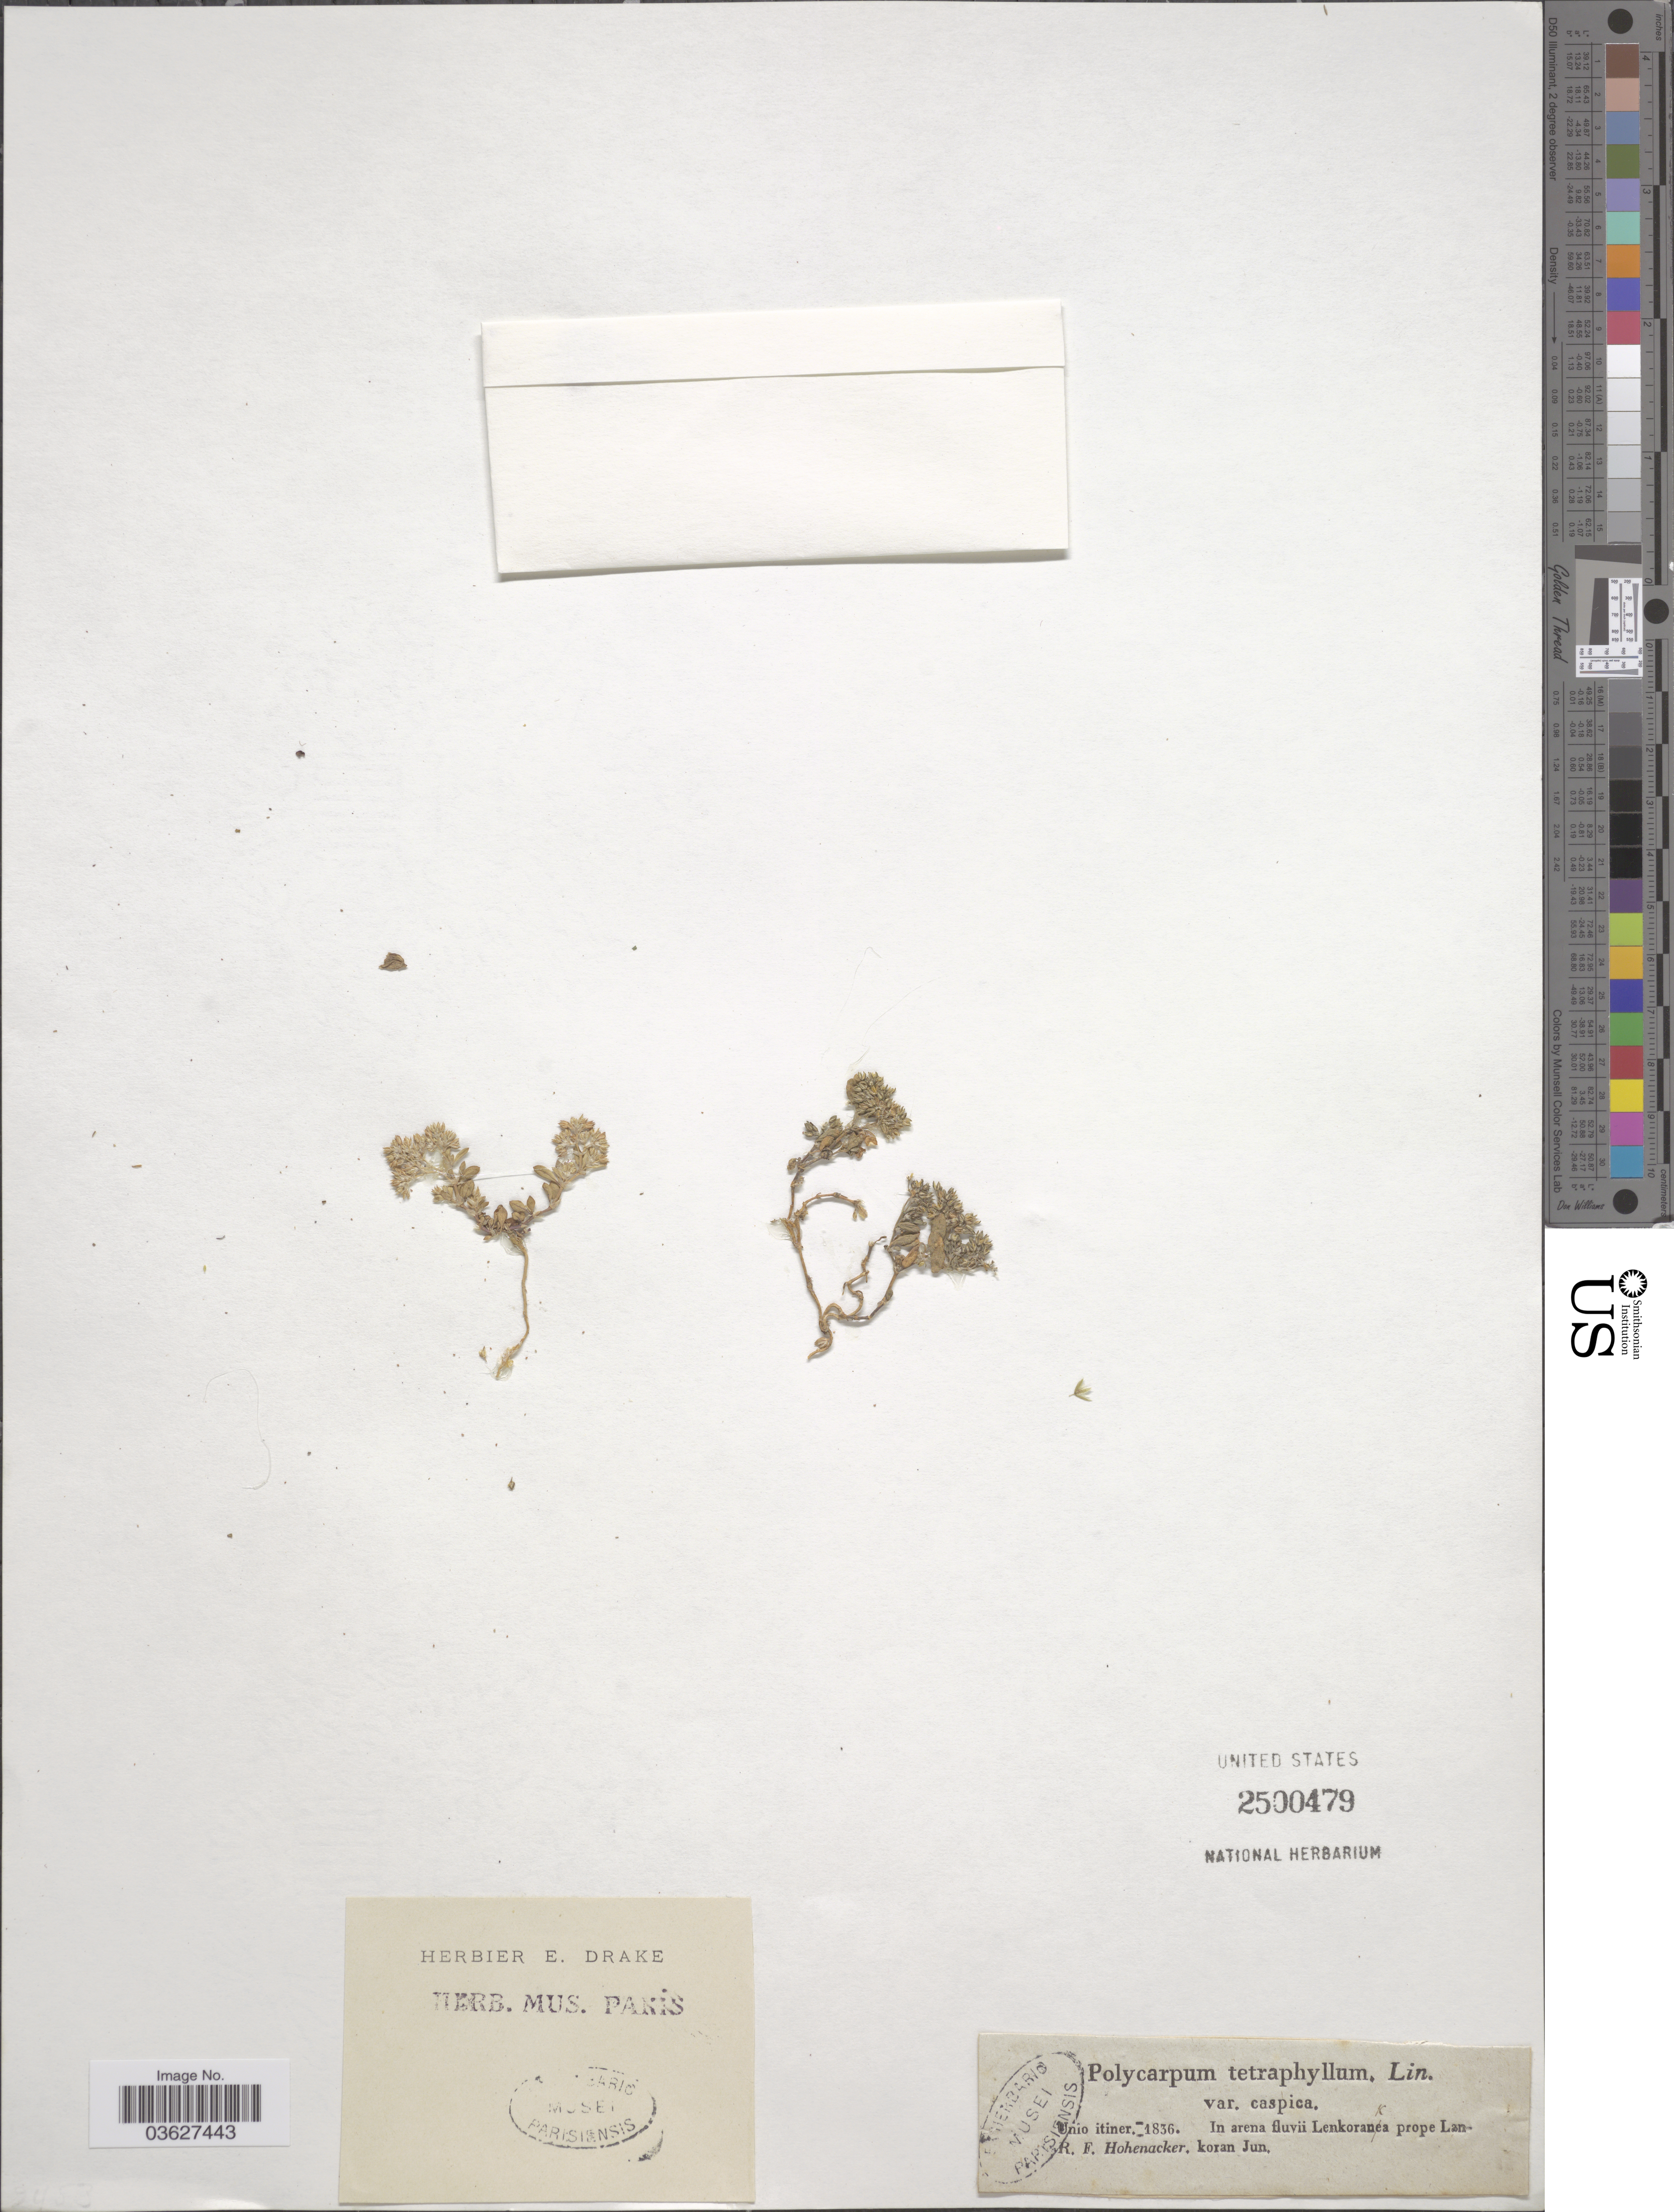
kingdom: Plantae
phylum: Tracheophyta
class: Magnoliopsida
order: Caryophyllales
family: Caryophyllaceae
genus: Polycarpon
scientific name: Polycarpon tetraphyllum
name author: (L.) L.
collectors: R. F. Hohenacker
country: Azerbaijan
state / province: Lankaran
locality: In arena fluvii Lenkoranka prope Lankoran.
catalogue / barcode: US 2500479